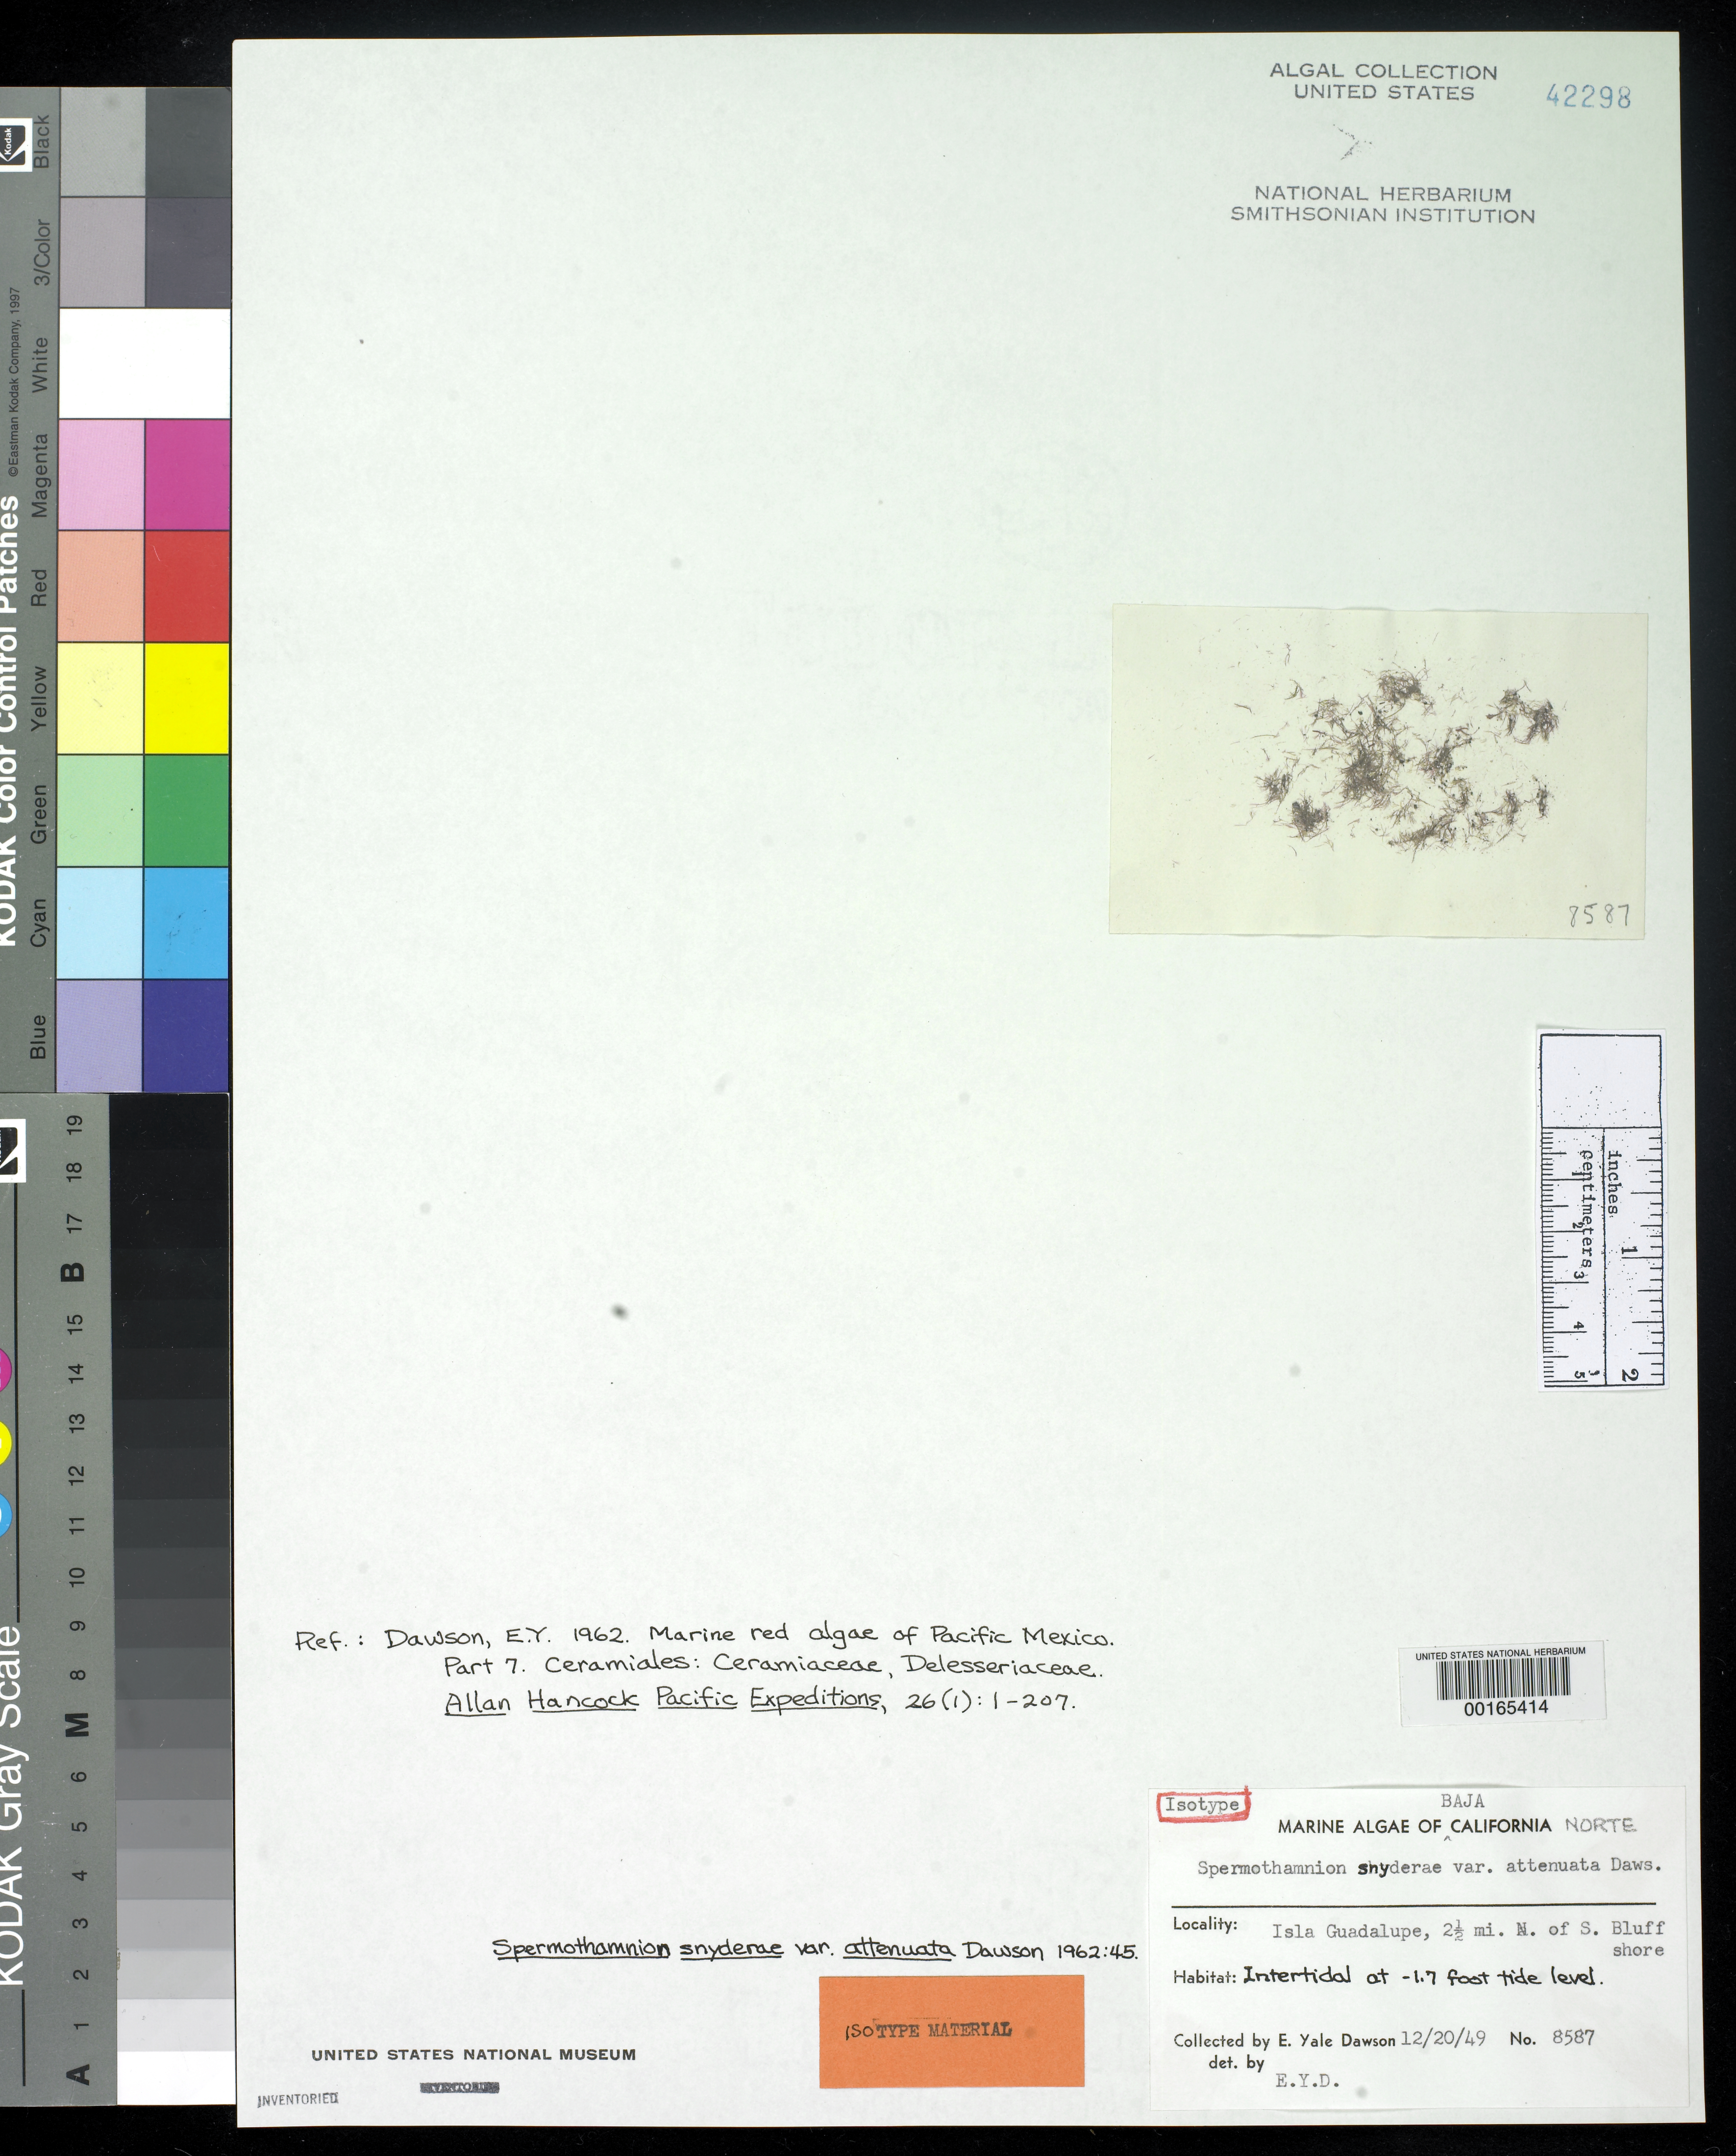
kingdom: Plantae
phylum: Rhodophyta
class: Florideophyceae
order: Ceramiales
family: Wrangeliaceae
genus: Spermothamnion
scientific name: Spermothamnion snyderae var. attenuata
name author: E.Y. Dawson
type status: Isotype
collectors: E. Y. Dawson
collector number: EYD 8587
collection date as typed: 20 Dec 1949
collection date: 1949-12-20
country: Mexico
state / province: Baja California Norte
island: Isla Guadalupe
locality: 2.5 miles north of South Bluff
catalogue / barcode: US 42298